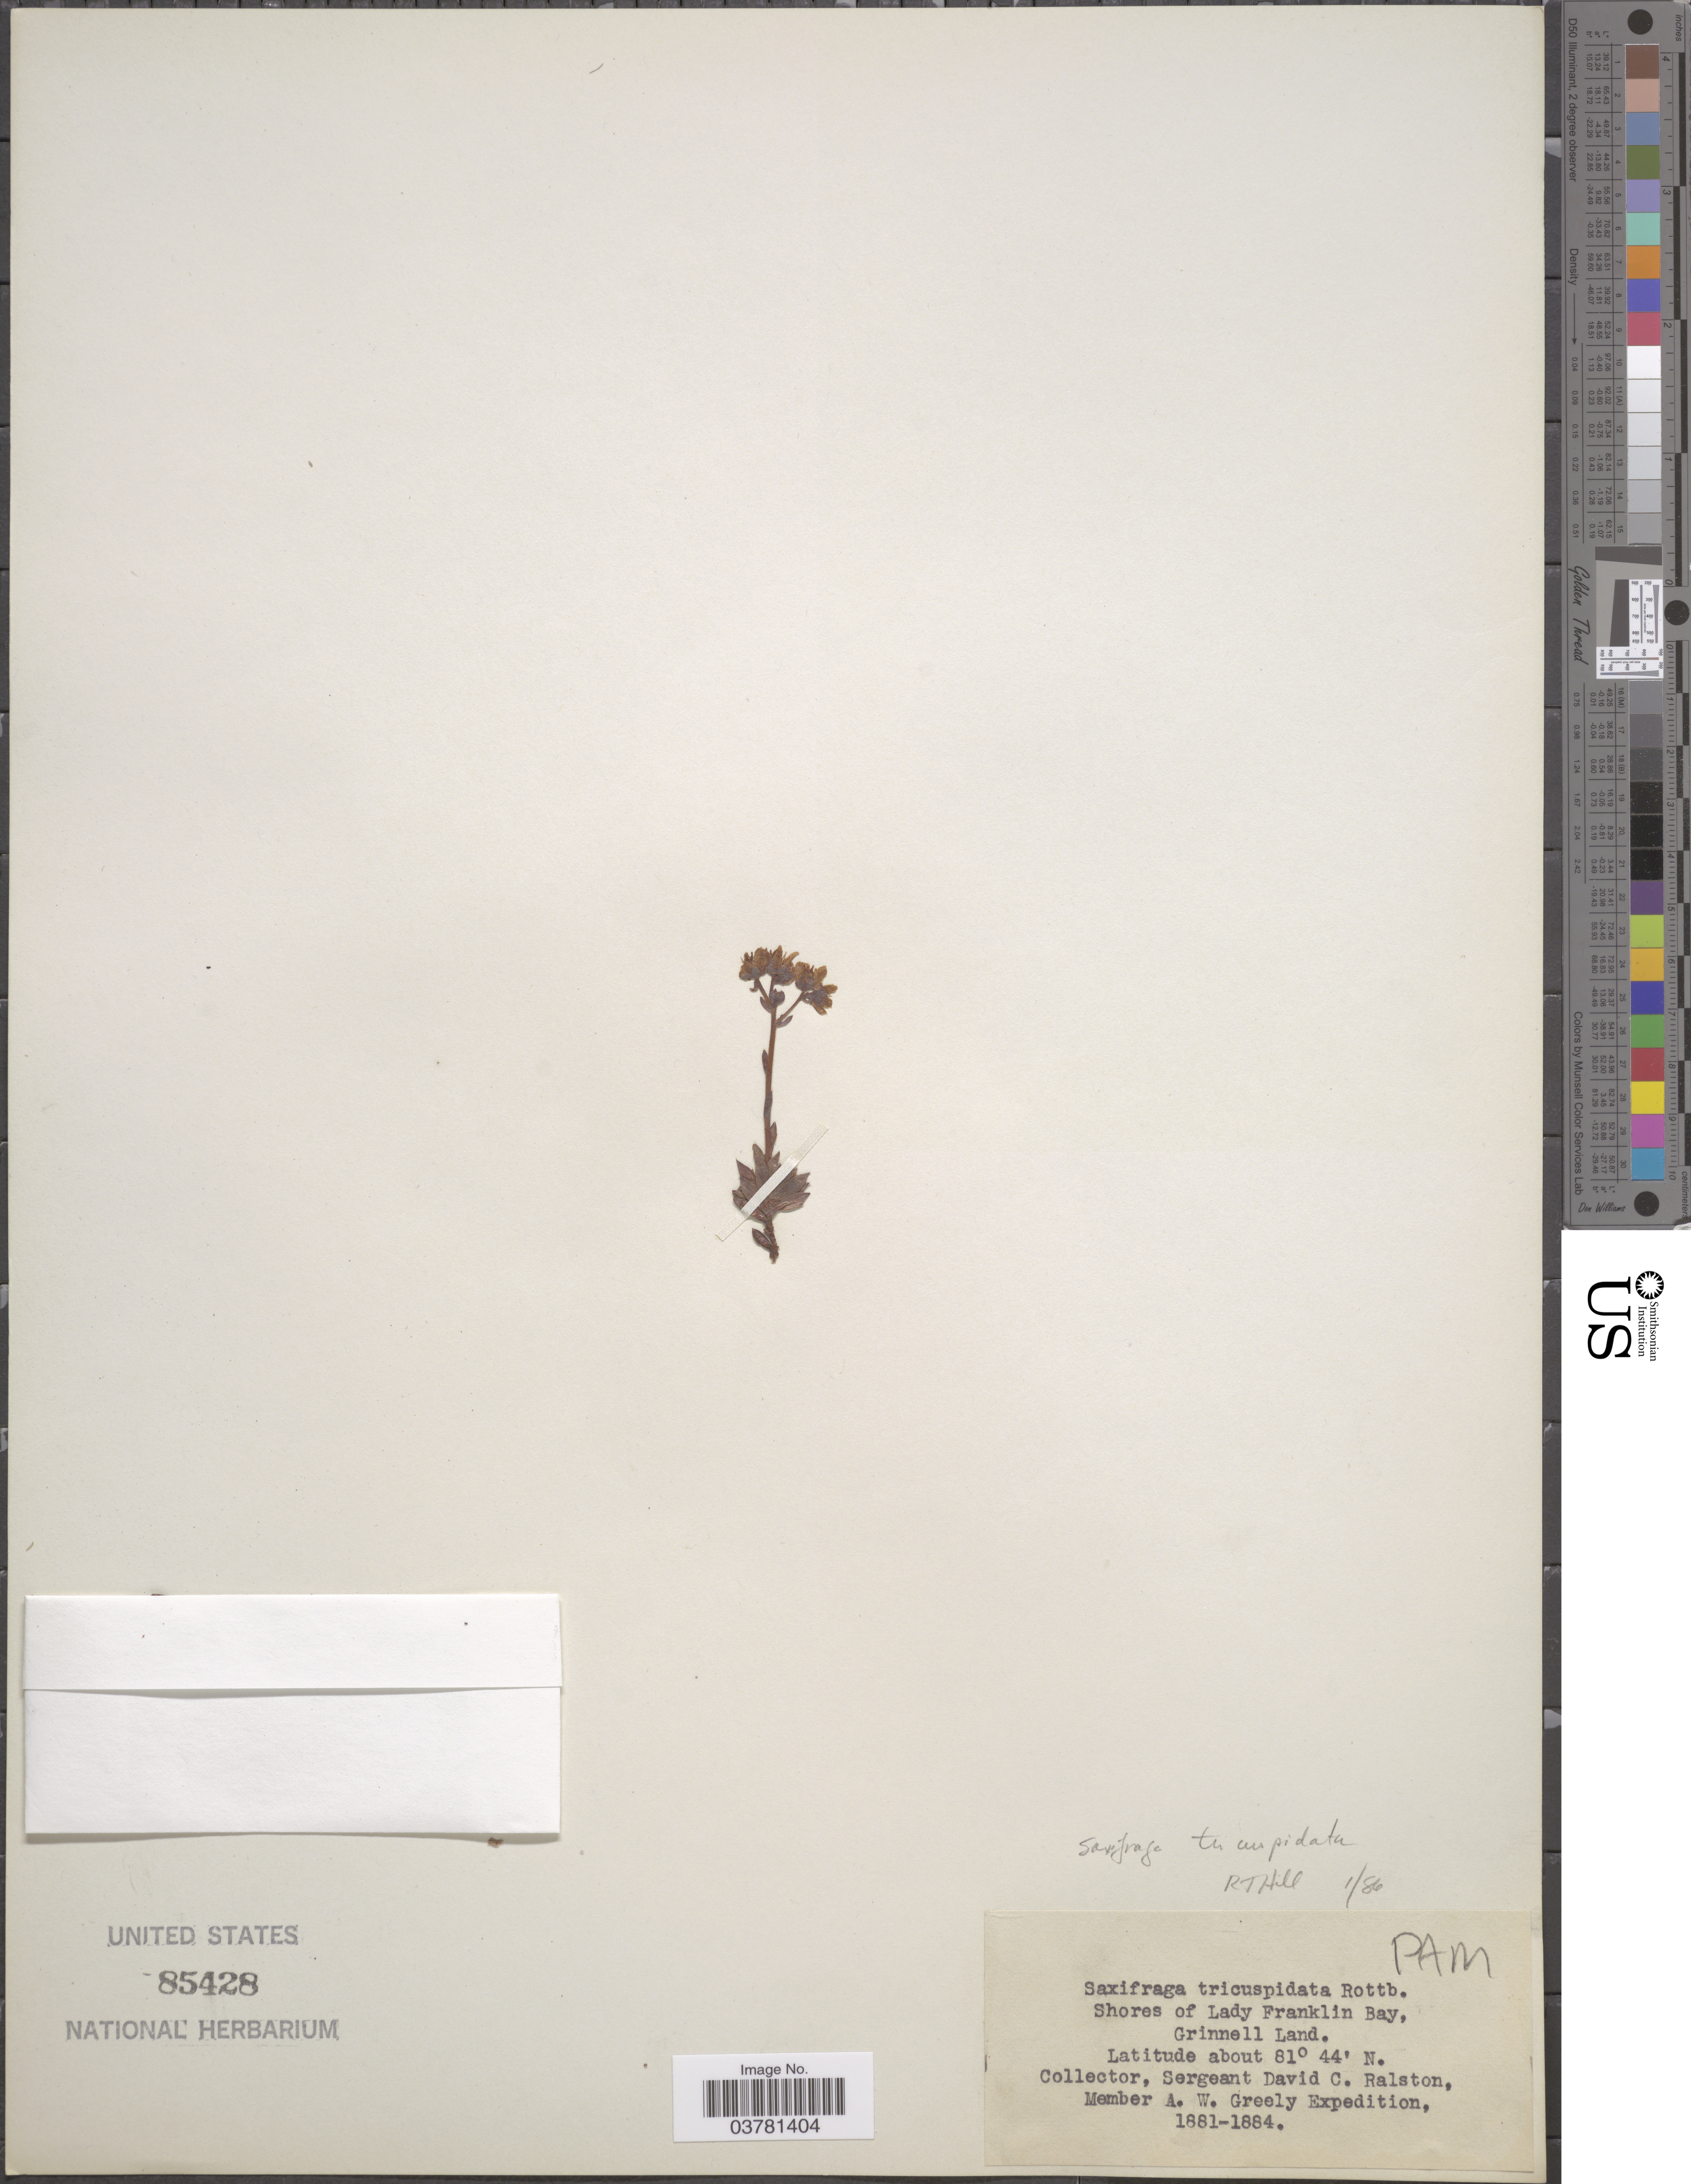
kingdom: Plantae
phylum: Tracheophyta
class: Magnoliopsida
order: Saxifragales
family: Saxifragaceae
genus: Saxifraga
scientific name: Saxifraga tricuspidata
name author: Rottb.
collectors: D. Ralston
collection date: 1881/1884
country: Canada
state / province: Nunavut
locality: Shores of Lady Franklin Bay, Grinnell Land. Member A.W. Greely Expedition, 1881-1884.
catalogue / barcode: US 85428